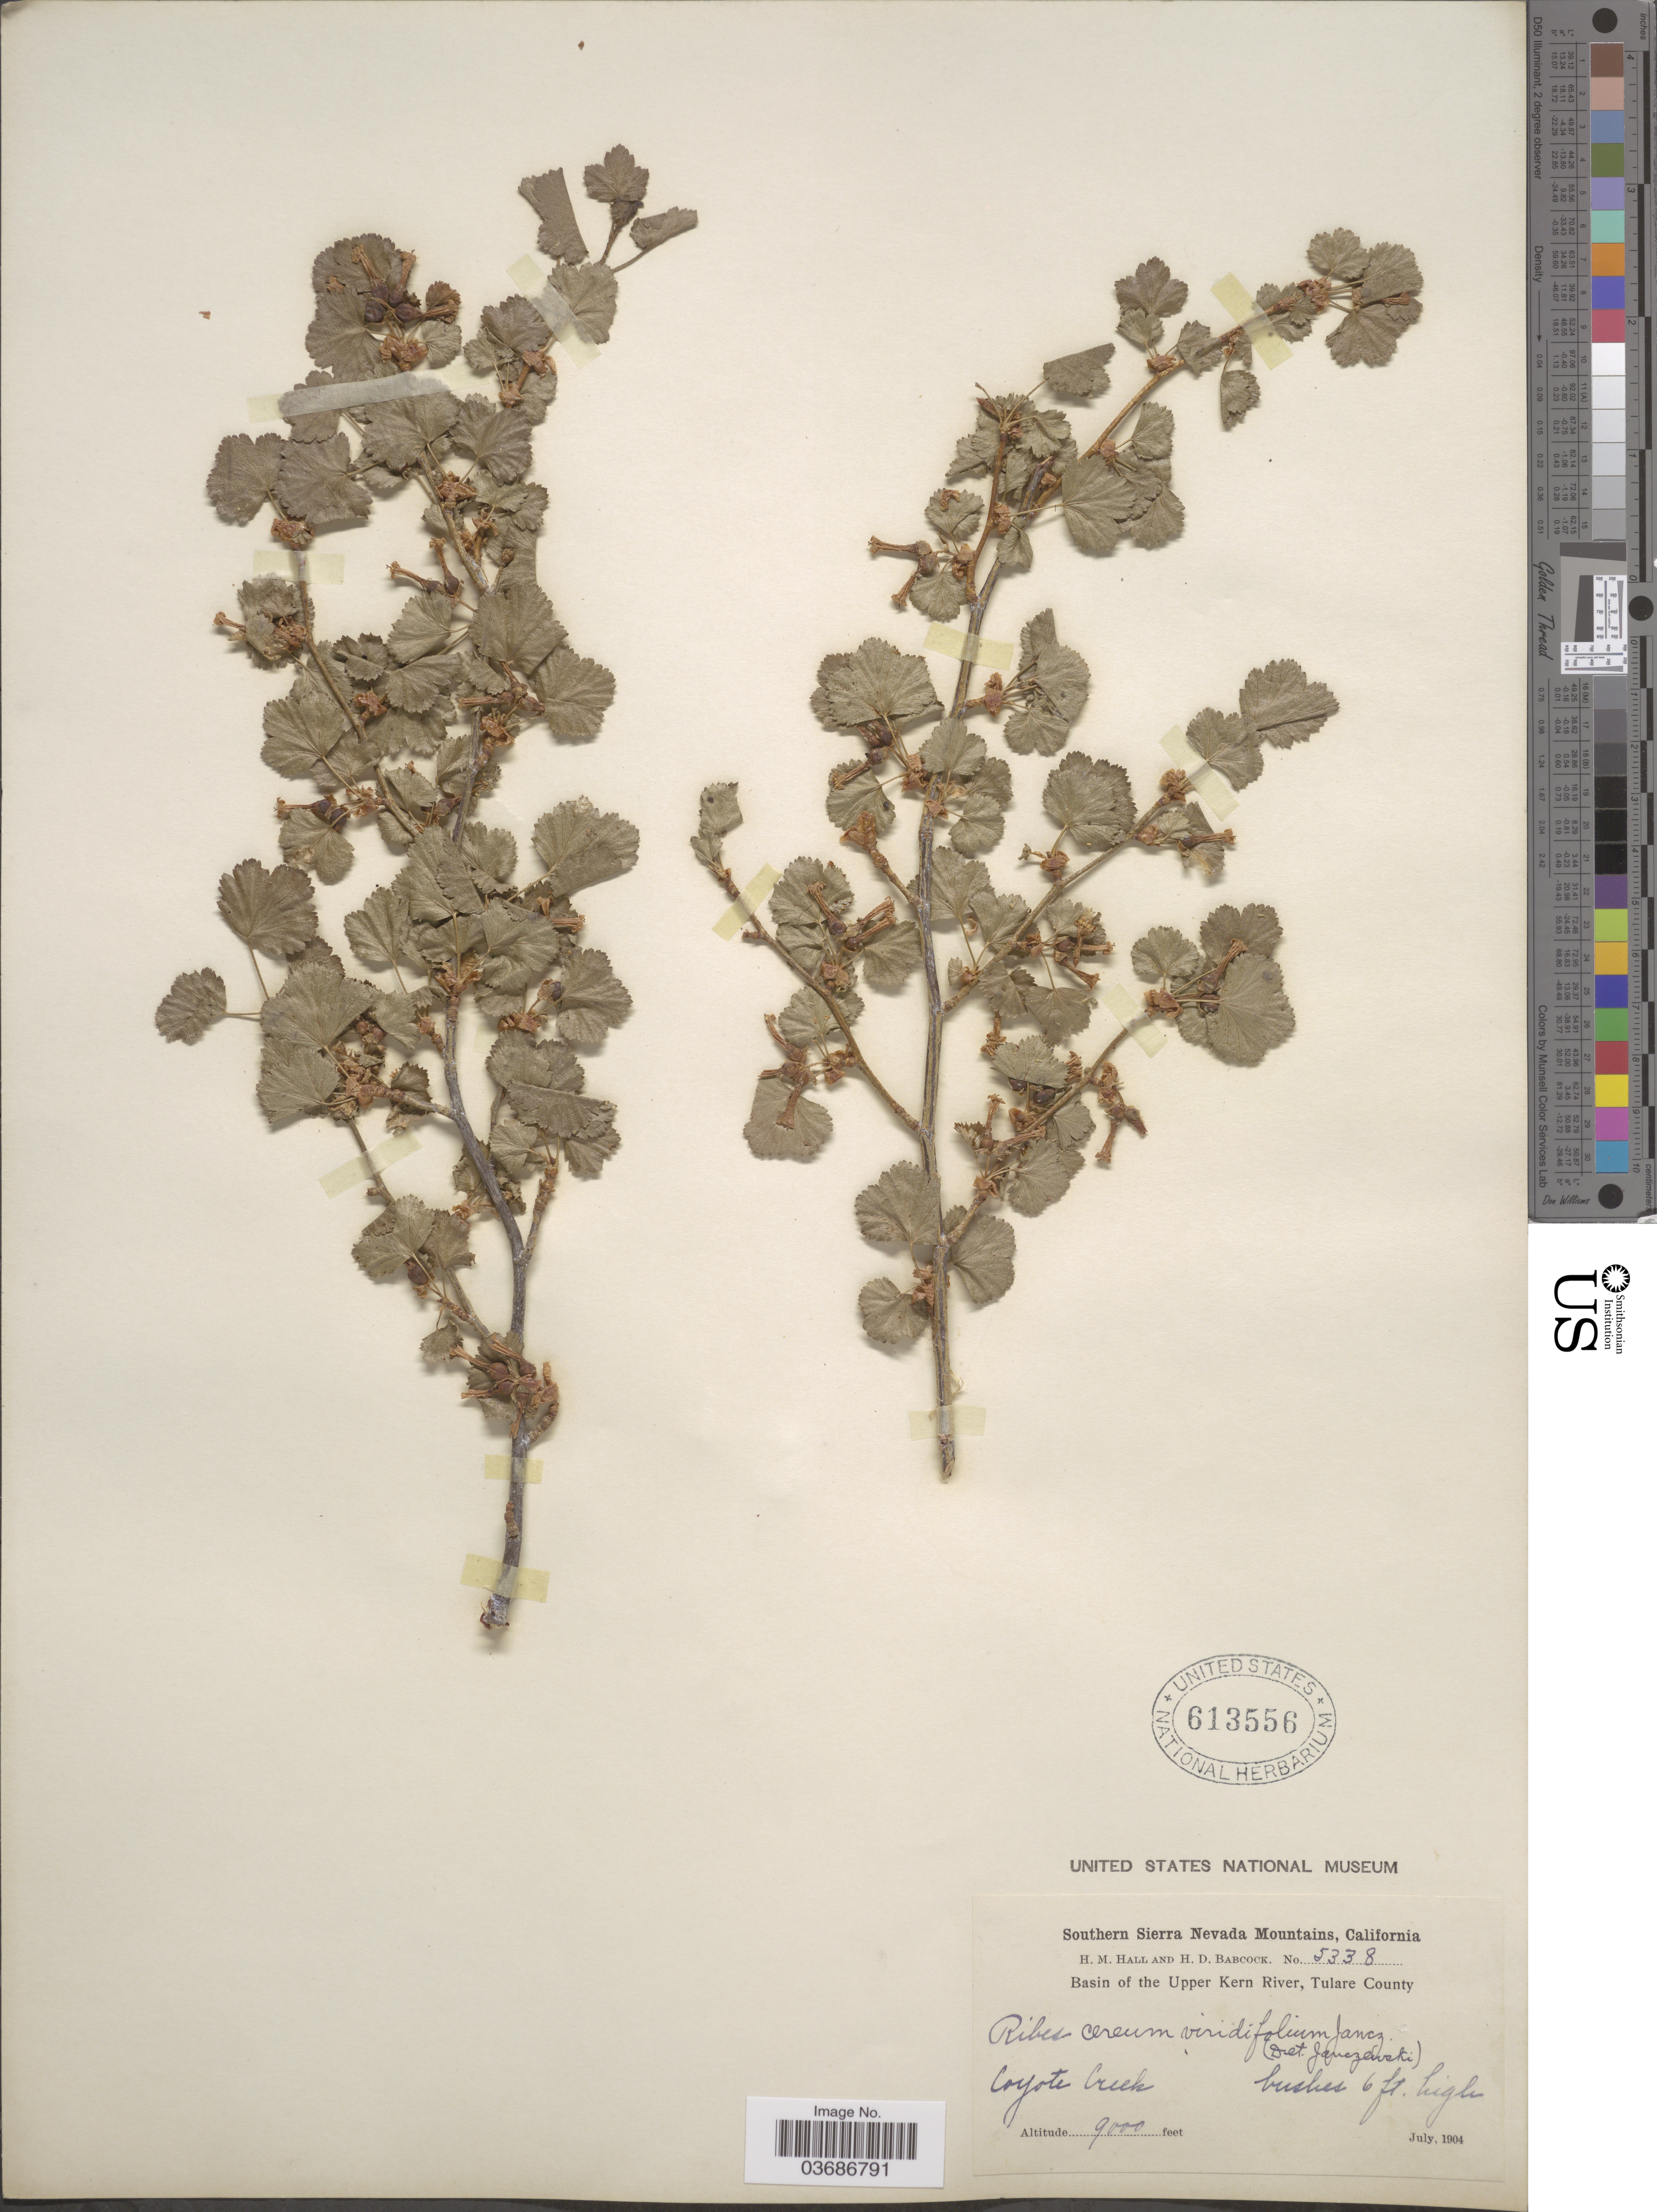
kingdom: Plantae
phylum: Tracheophyta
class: Magnoliopsida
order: Saxifragales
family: Grossulariaceae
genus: Ribes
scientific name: Ribes cereum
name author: Douglas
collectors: H. M. Hall & H. Babcock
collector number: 5338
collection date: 1904-07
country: United States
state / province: California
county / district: Tulare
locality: Southern Sierra Nevada Mountains. Basin of the Upper Kern River, Tulare County. Coyote Creek.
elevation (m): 2743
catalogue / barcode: US 613556